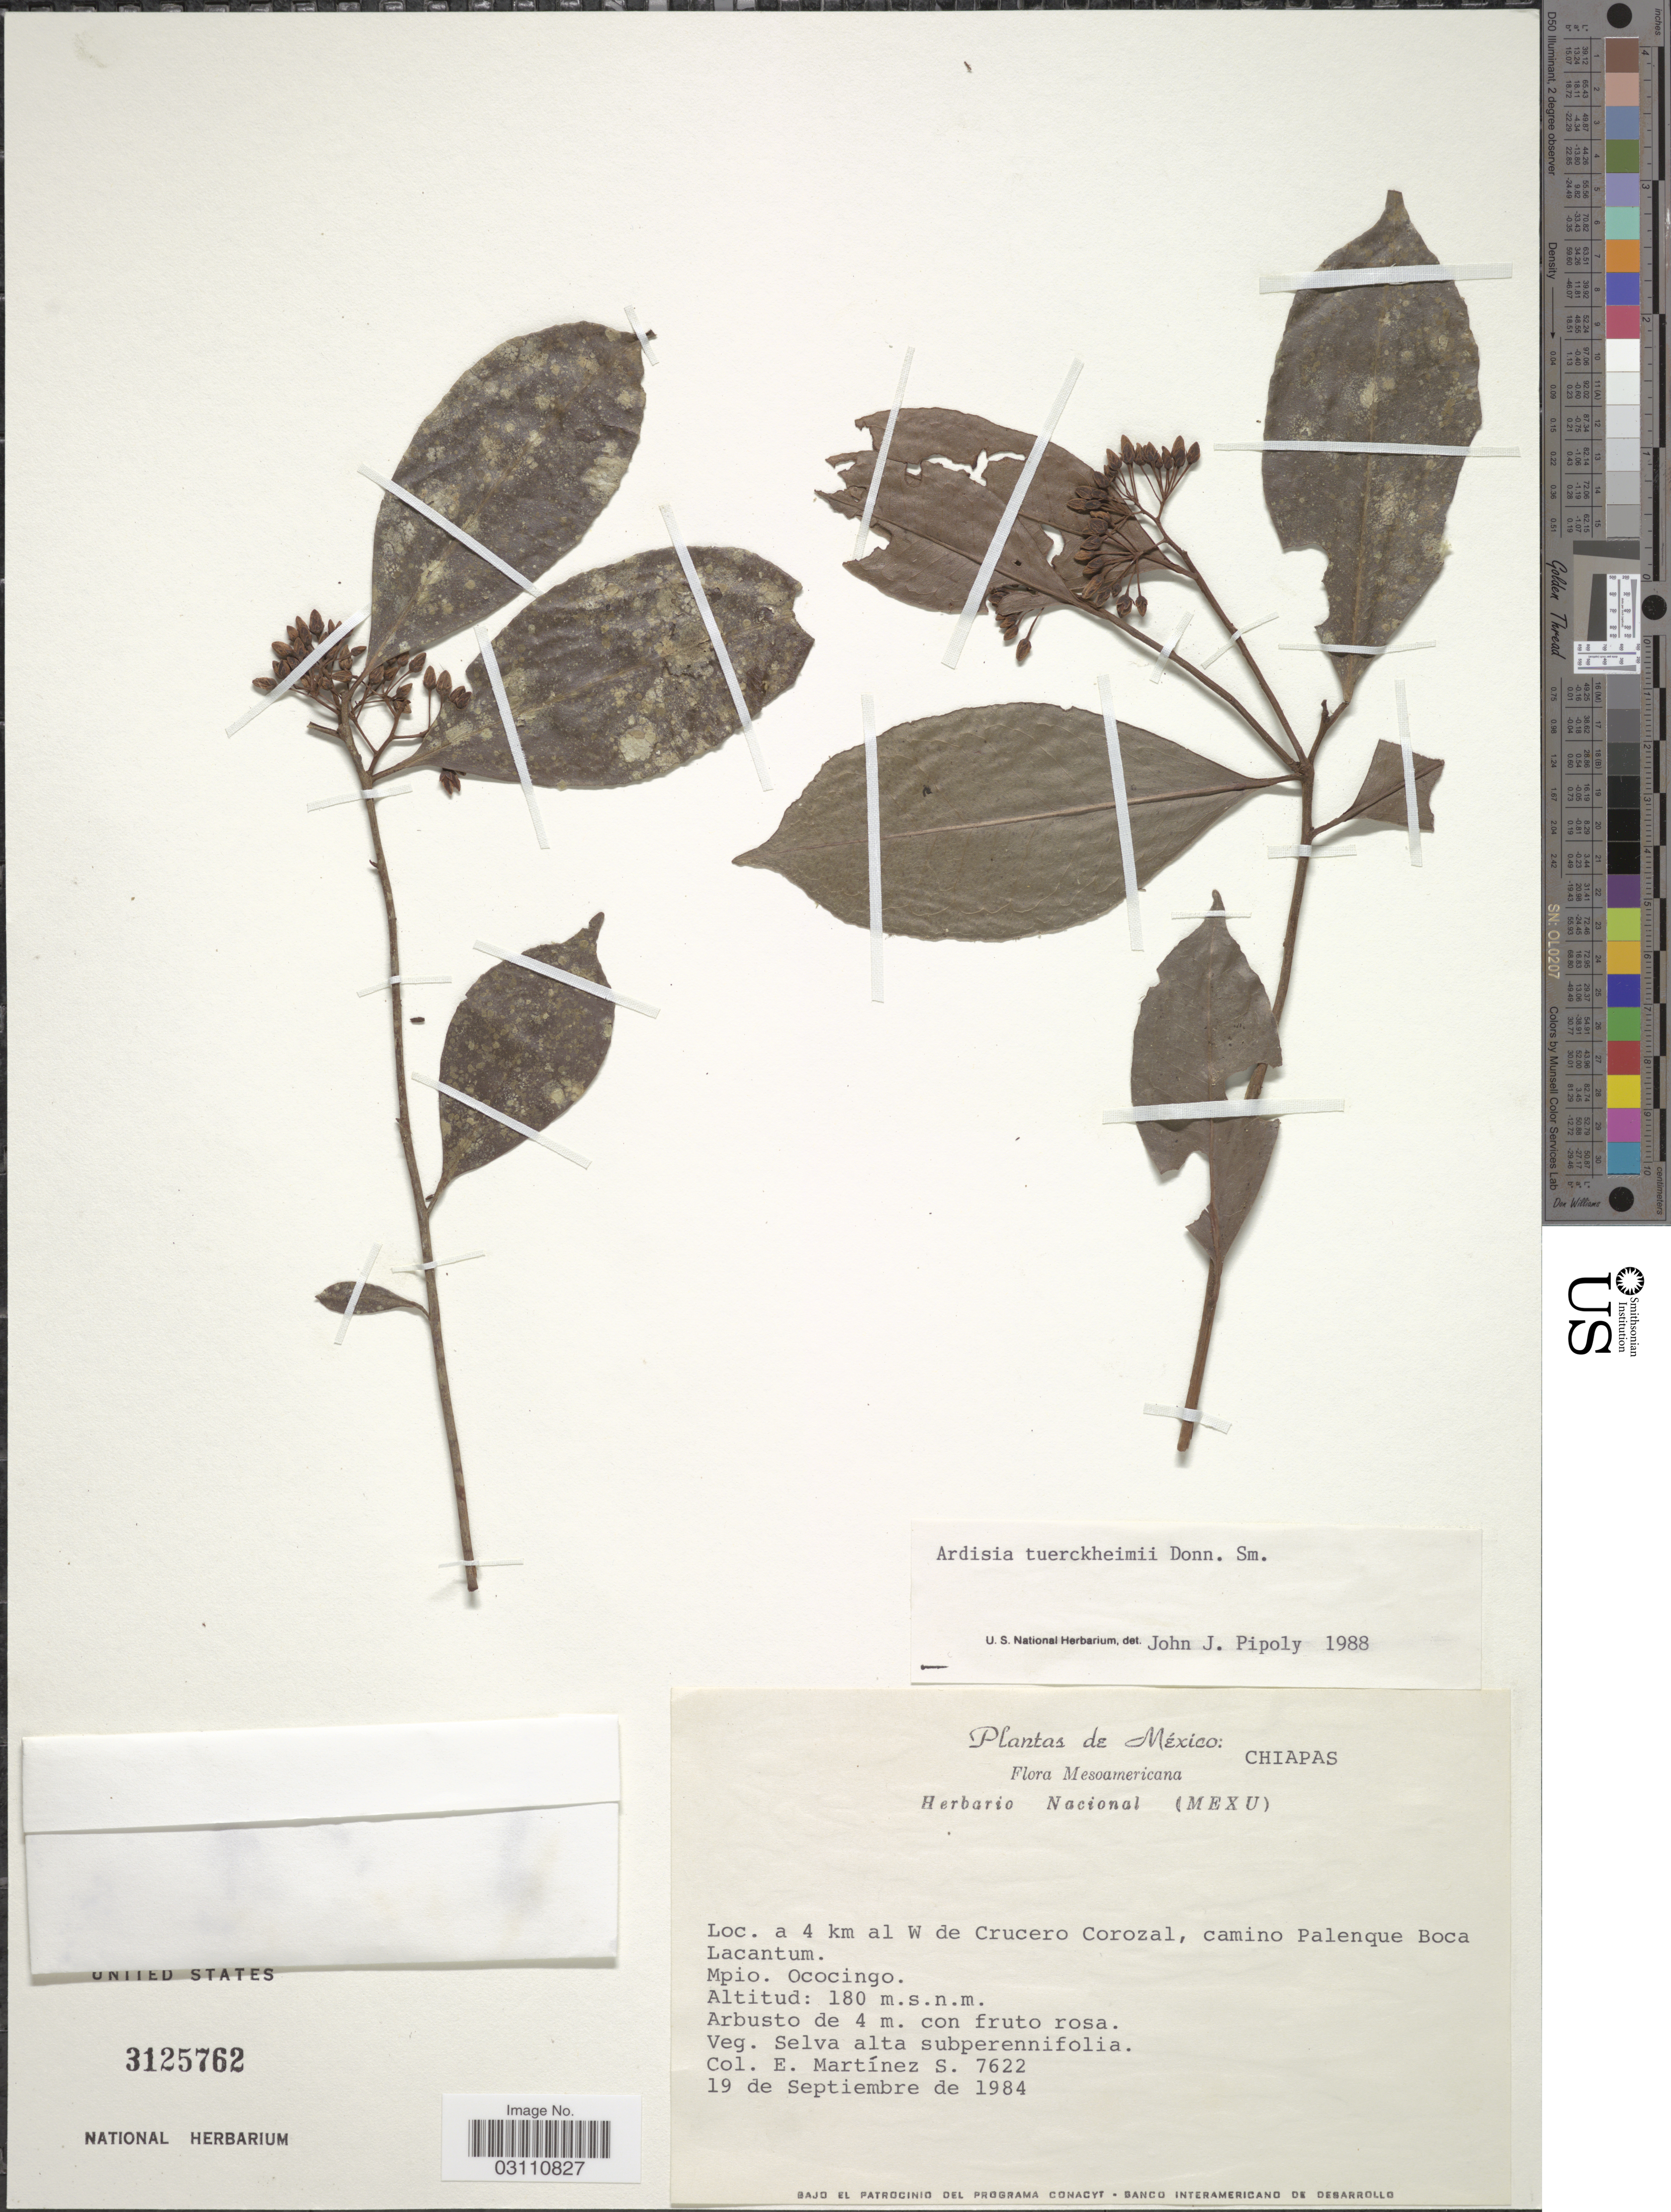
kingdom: Plantae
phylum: Tracheophyta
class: Magnoliopsida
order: Ericales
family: Primulaceae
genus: Ardisia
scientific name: Ardisia tuerckheimii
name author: Donn. Sm.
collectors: E. M. Martínez S.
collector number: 7622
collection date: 1984-09-19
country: Mexico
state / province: Chiapas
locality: A 4 km al W de Crucero Corozal, camino Palenque Boca Lacantum. Mpio. Ococingo.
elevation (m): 180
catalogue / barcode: US 3125762